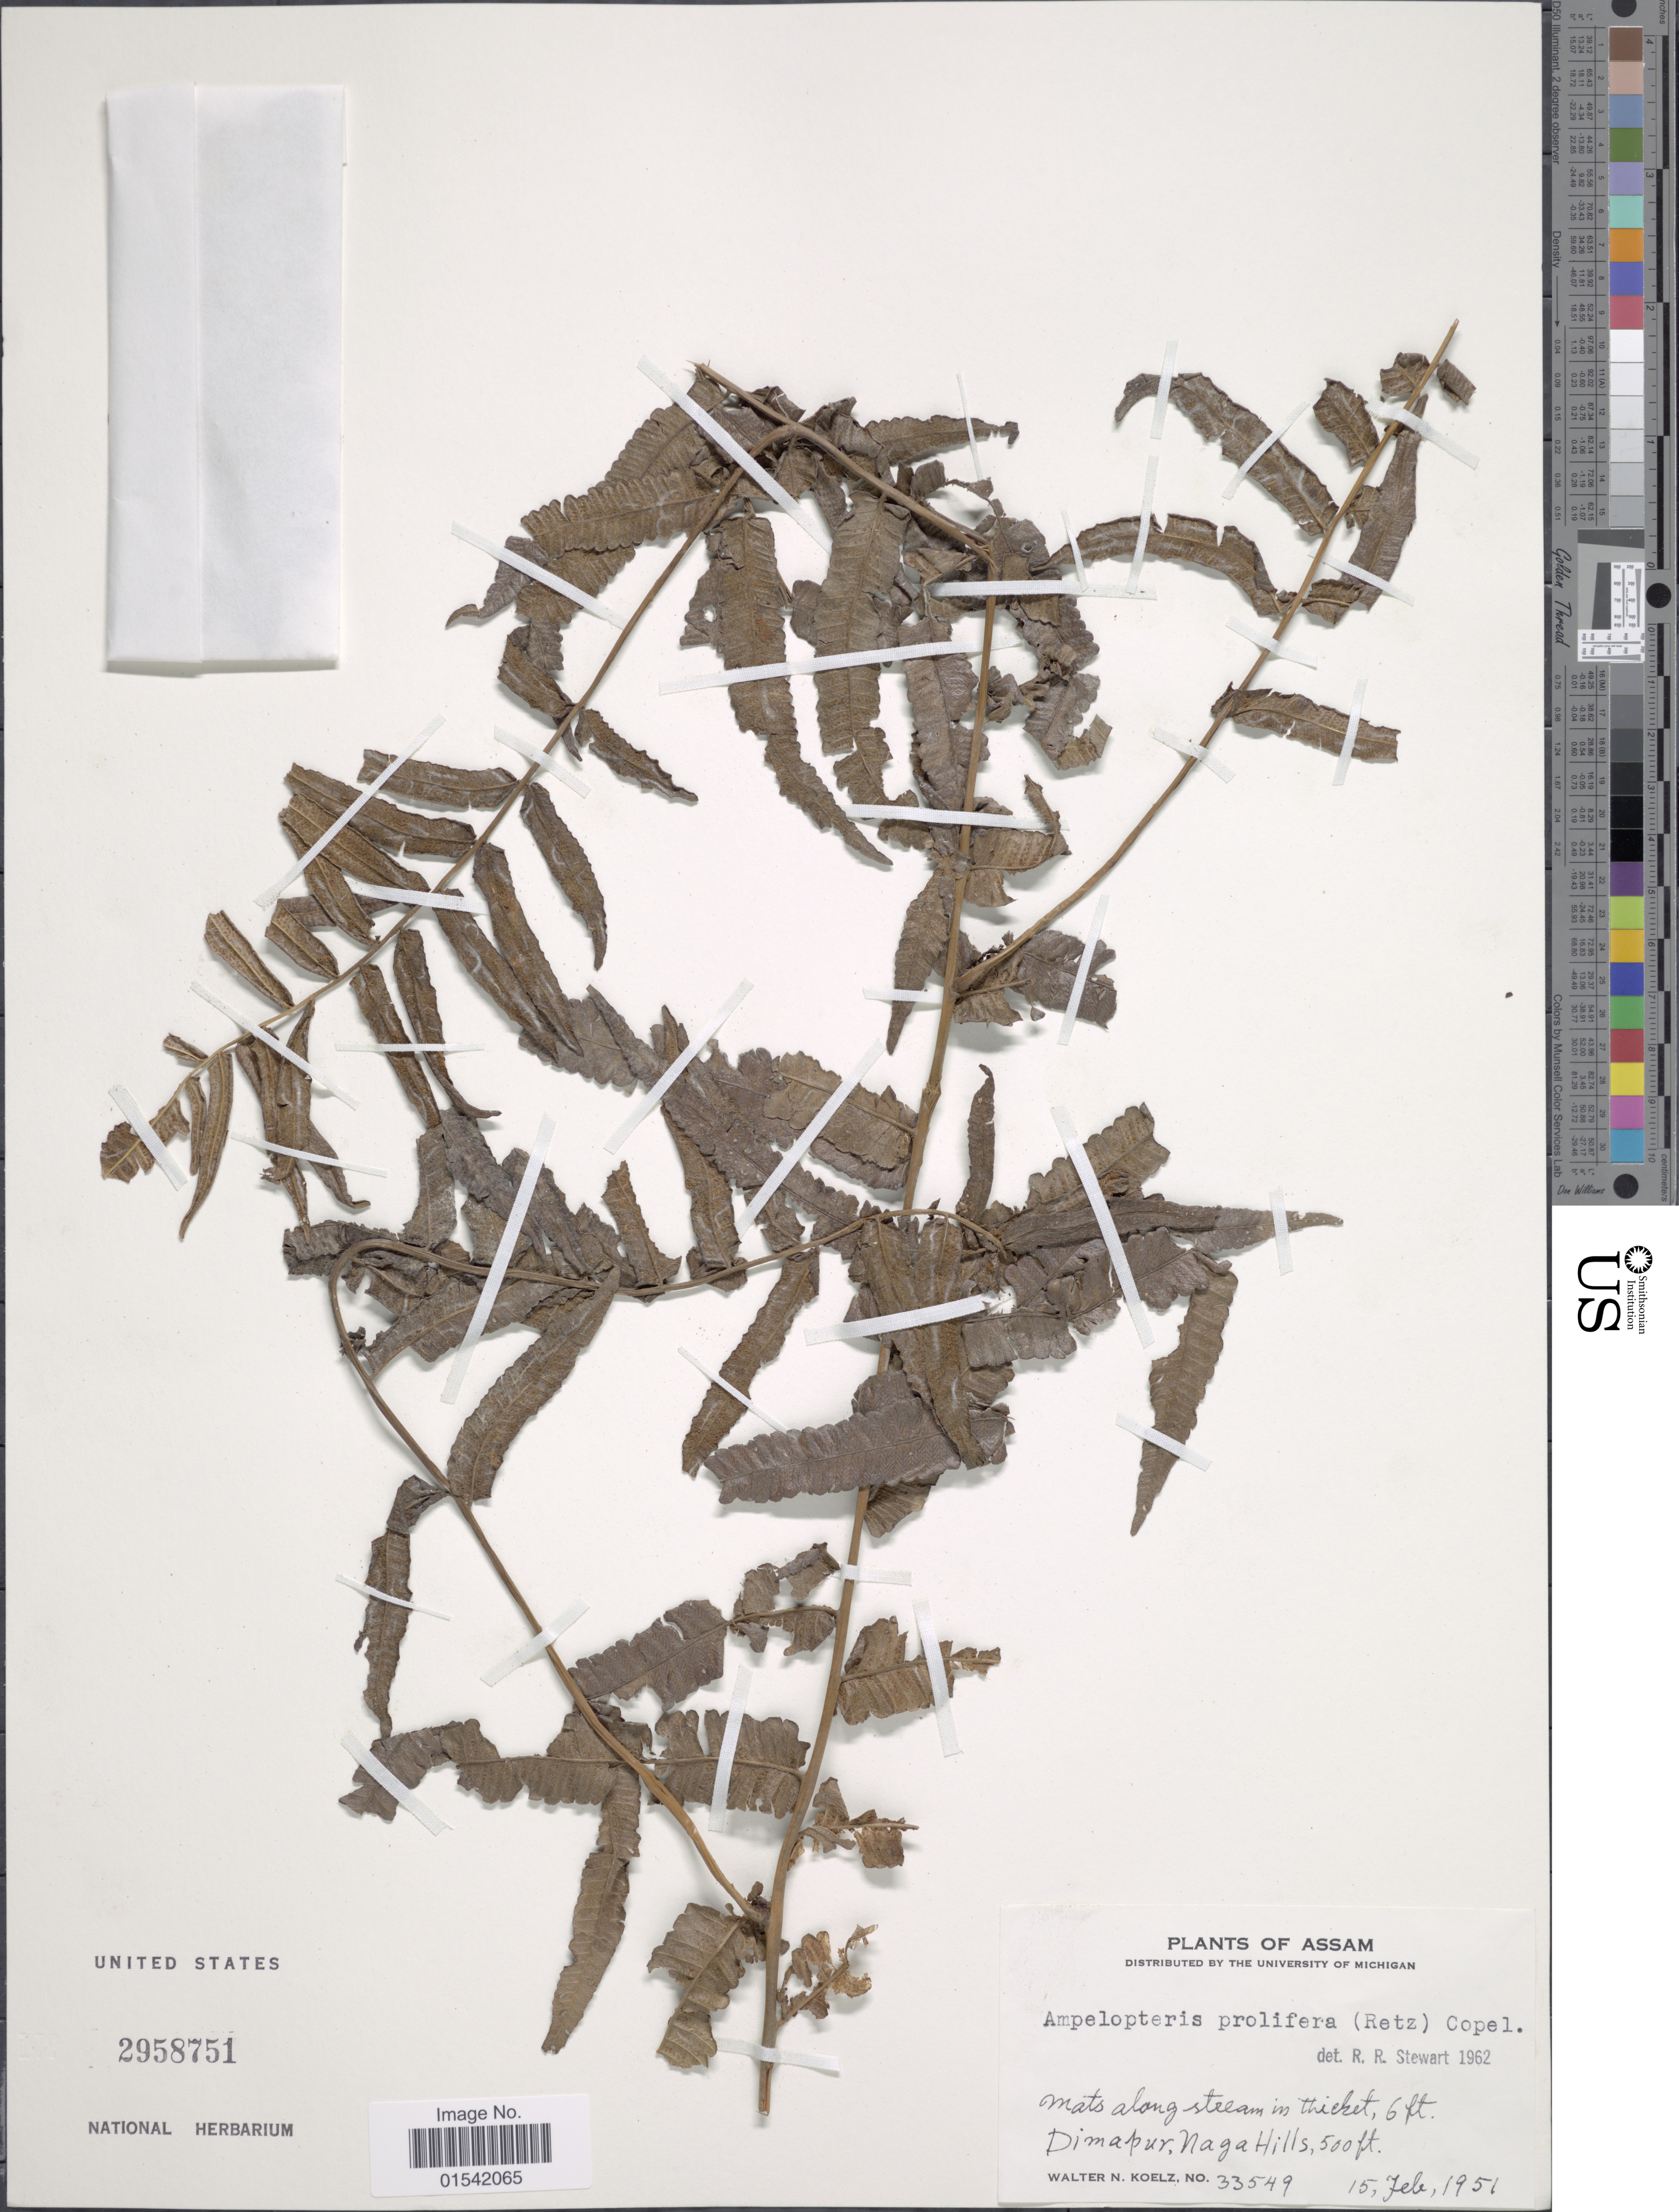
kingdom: Plantae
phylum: Tracheophyta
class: Polypodiopsida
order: Polypodiales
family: Thelypteridaceae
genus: Ampelopteris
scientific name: Ampelopteris prolifera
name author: (Retz.) Copel.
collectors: W. N. Koelz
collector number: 33549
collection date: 1951-02-15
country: India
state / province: Nagaland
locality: Mats along stream in thicket, Dimapur, Naga Hills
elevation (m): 152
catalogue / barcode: US 2958751